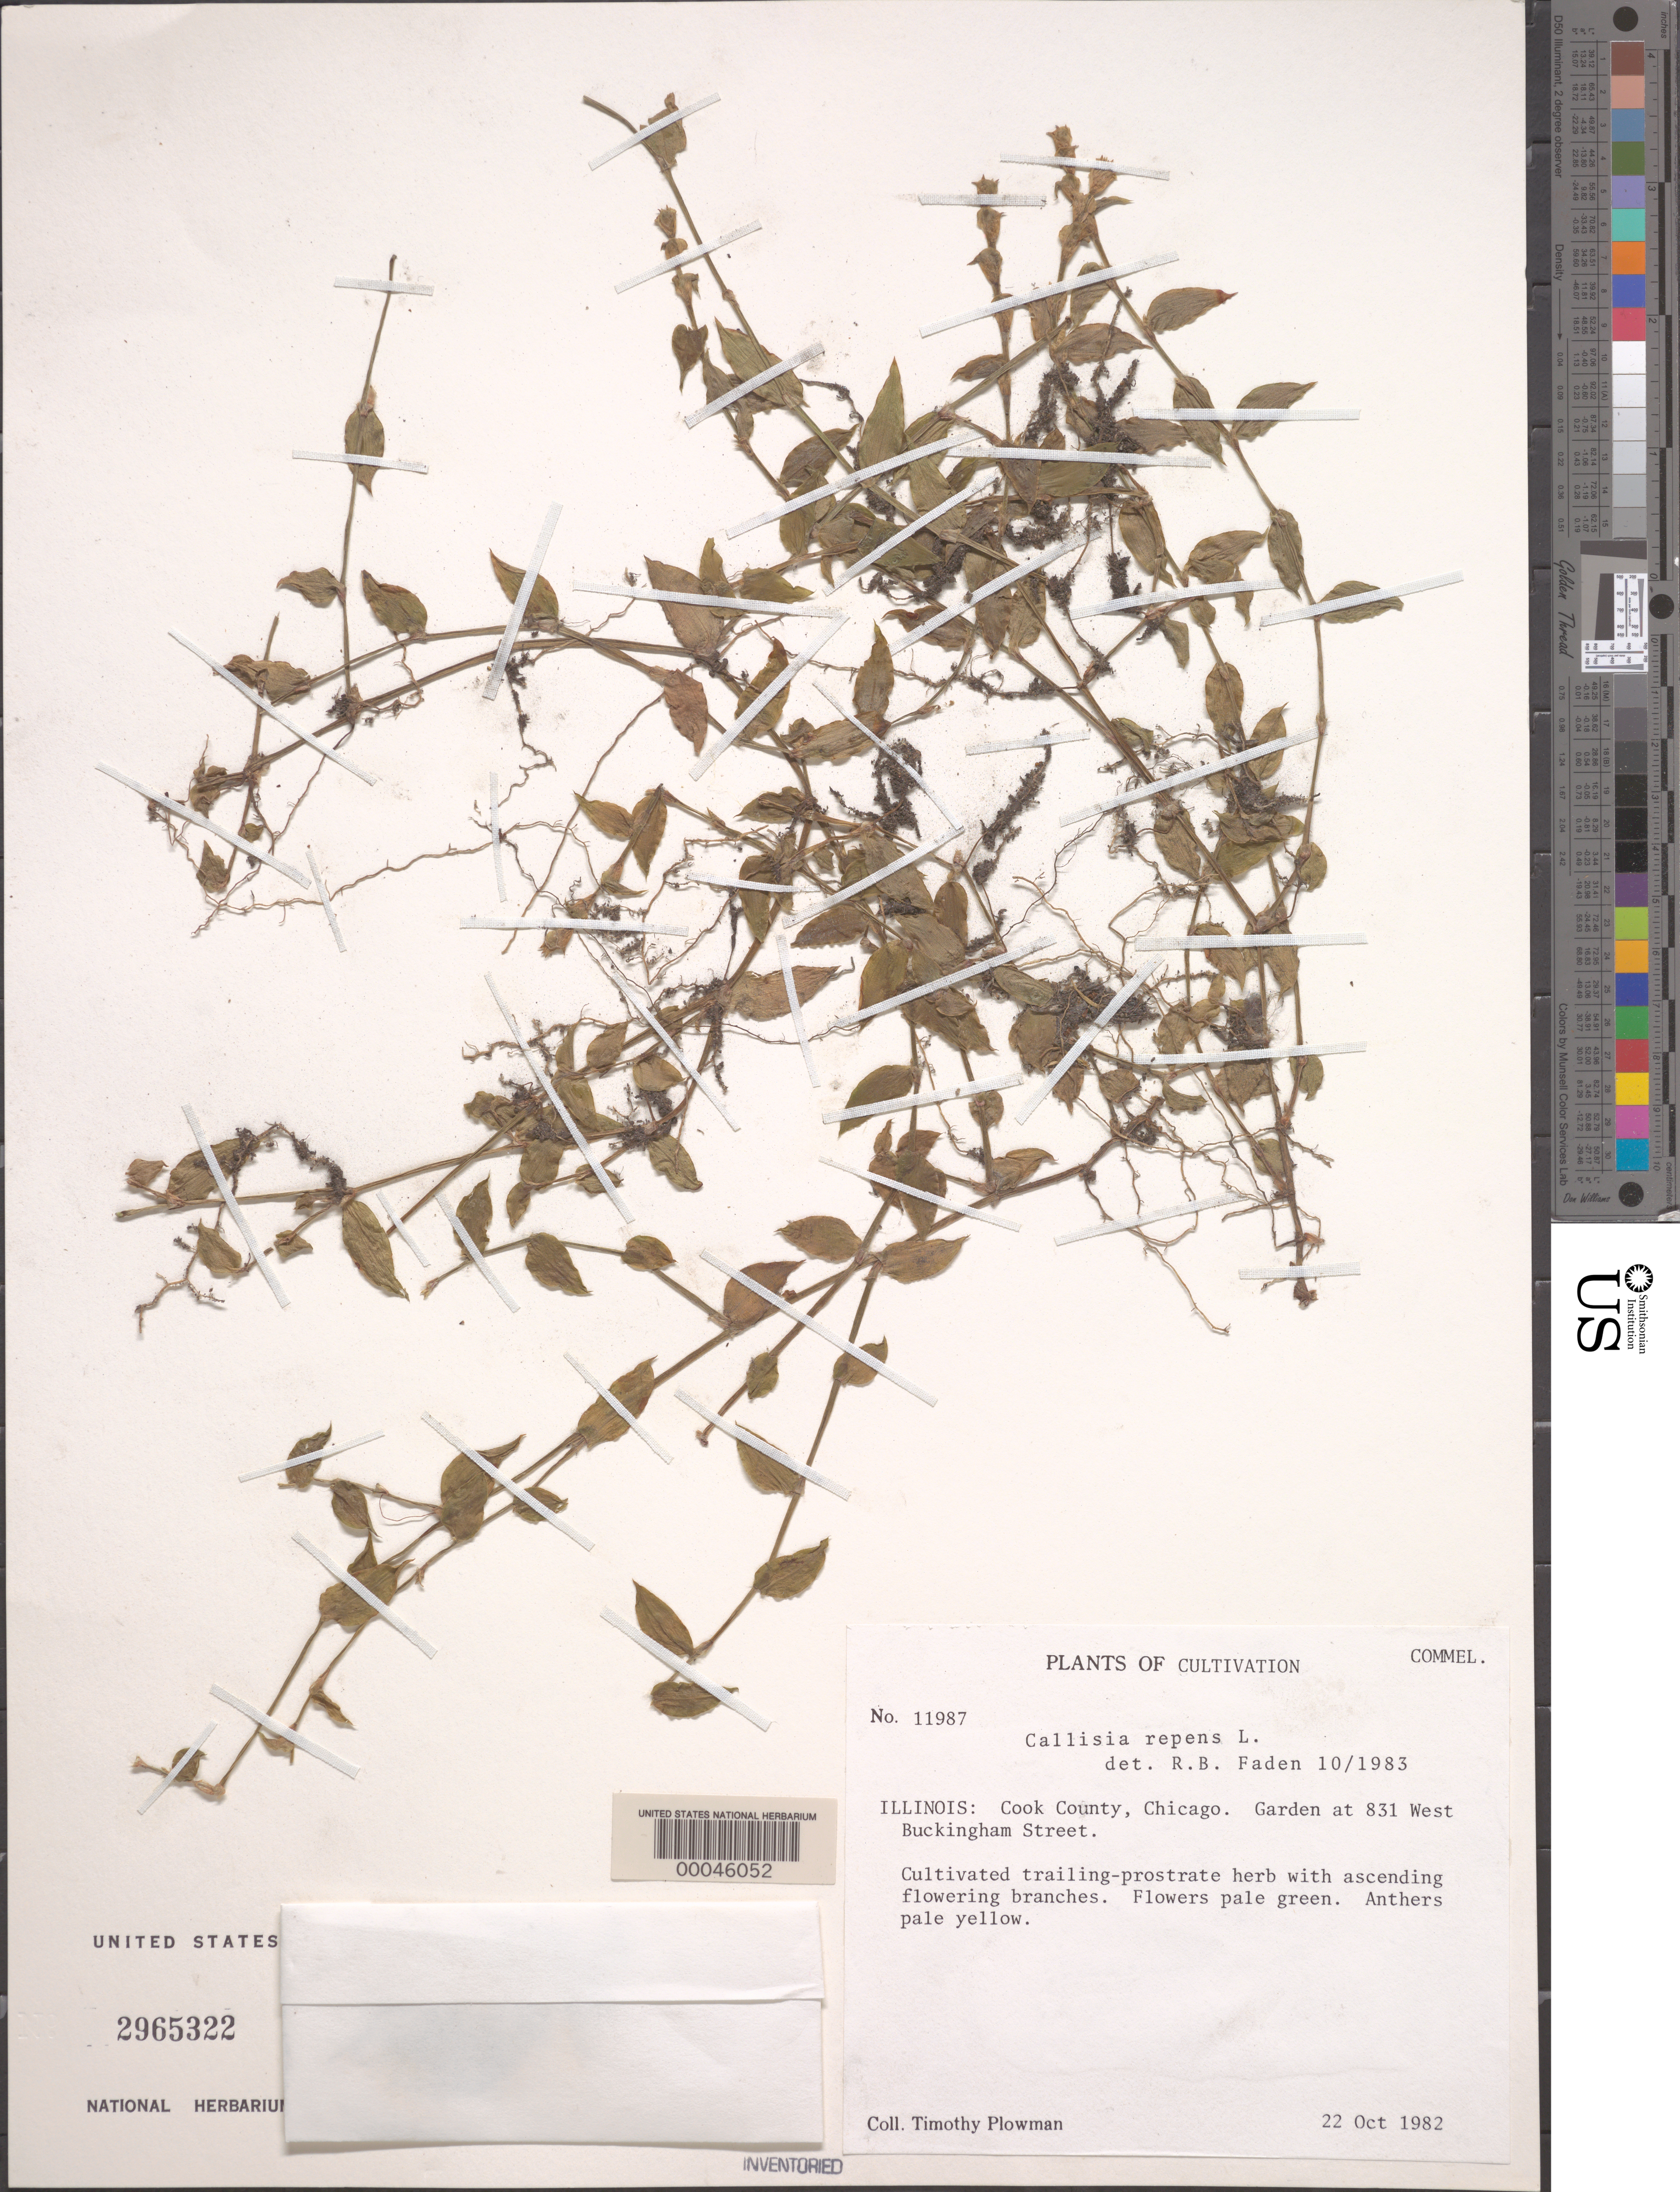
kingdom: Plantae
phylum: Tracheophyta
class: Liliopsida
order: Commelinales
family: Commelinaceae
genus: Callisia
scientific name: Callisia repens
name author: (Jacq.) L.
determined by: Faden, Robert B., (US), Smithsonian Institution - National Museum of Natural History (UNITED STATES)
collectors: T. Plowman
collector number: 11987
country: United States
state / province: Illinois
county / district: Cook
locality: Chicago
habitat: Garden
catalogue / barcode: US 2965322